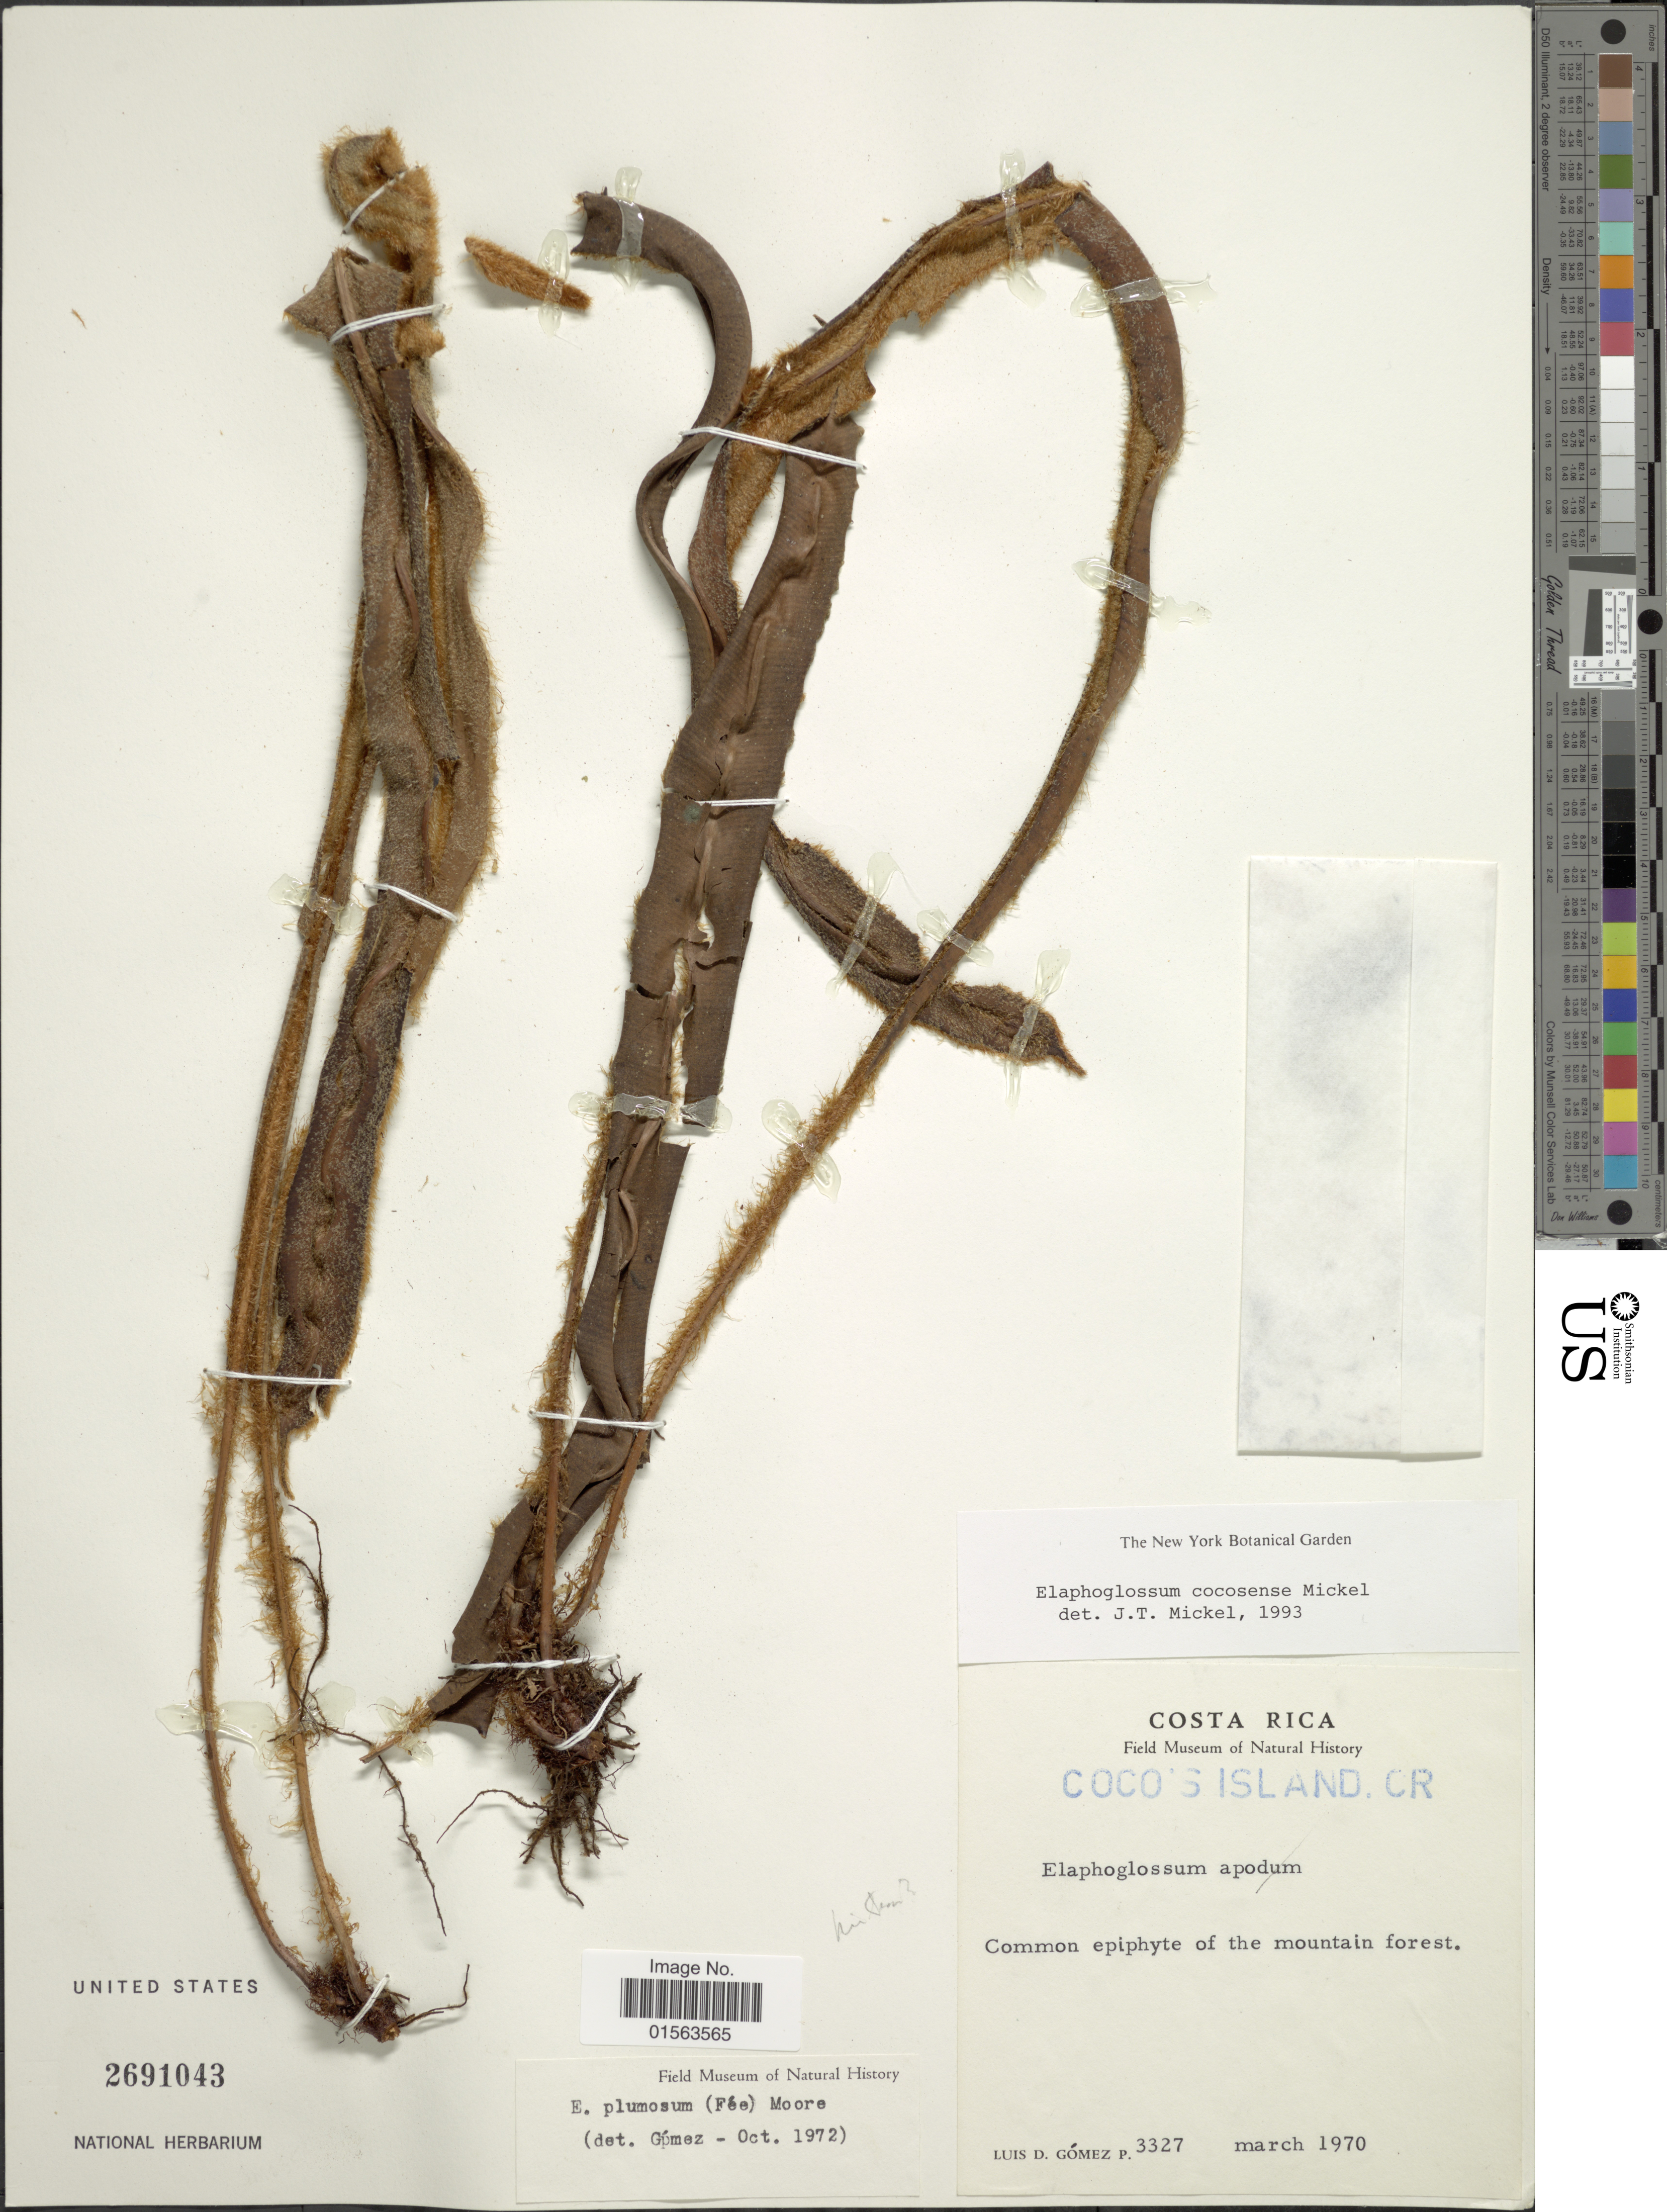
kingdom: Plantae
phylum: Tracheophyta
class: Polypodiopsida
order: Polypodiales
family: Dryopteridaceae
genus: Elaphoglossum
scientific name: Elaphoglossum cocosense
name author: Mickel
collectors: L. D. Gómez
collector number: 3327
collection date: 1970-03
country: Costa Rica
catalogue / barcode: US 2691043